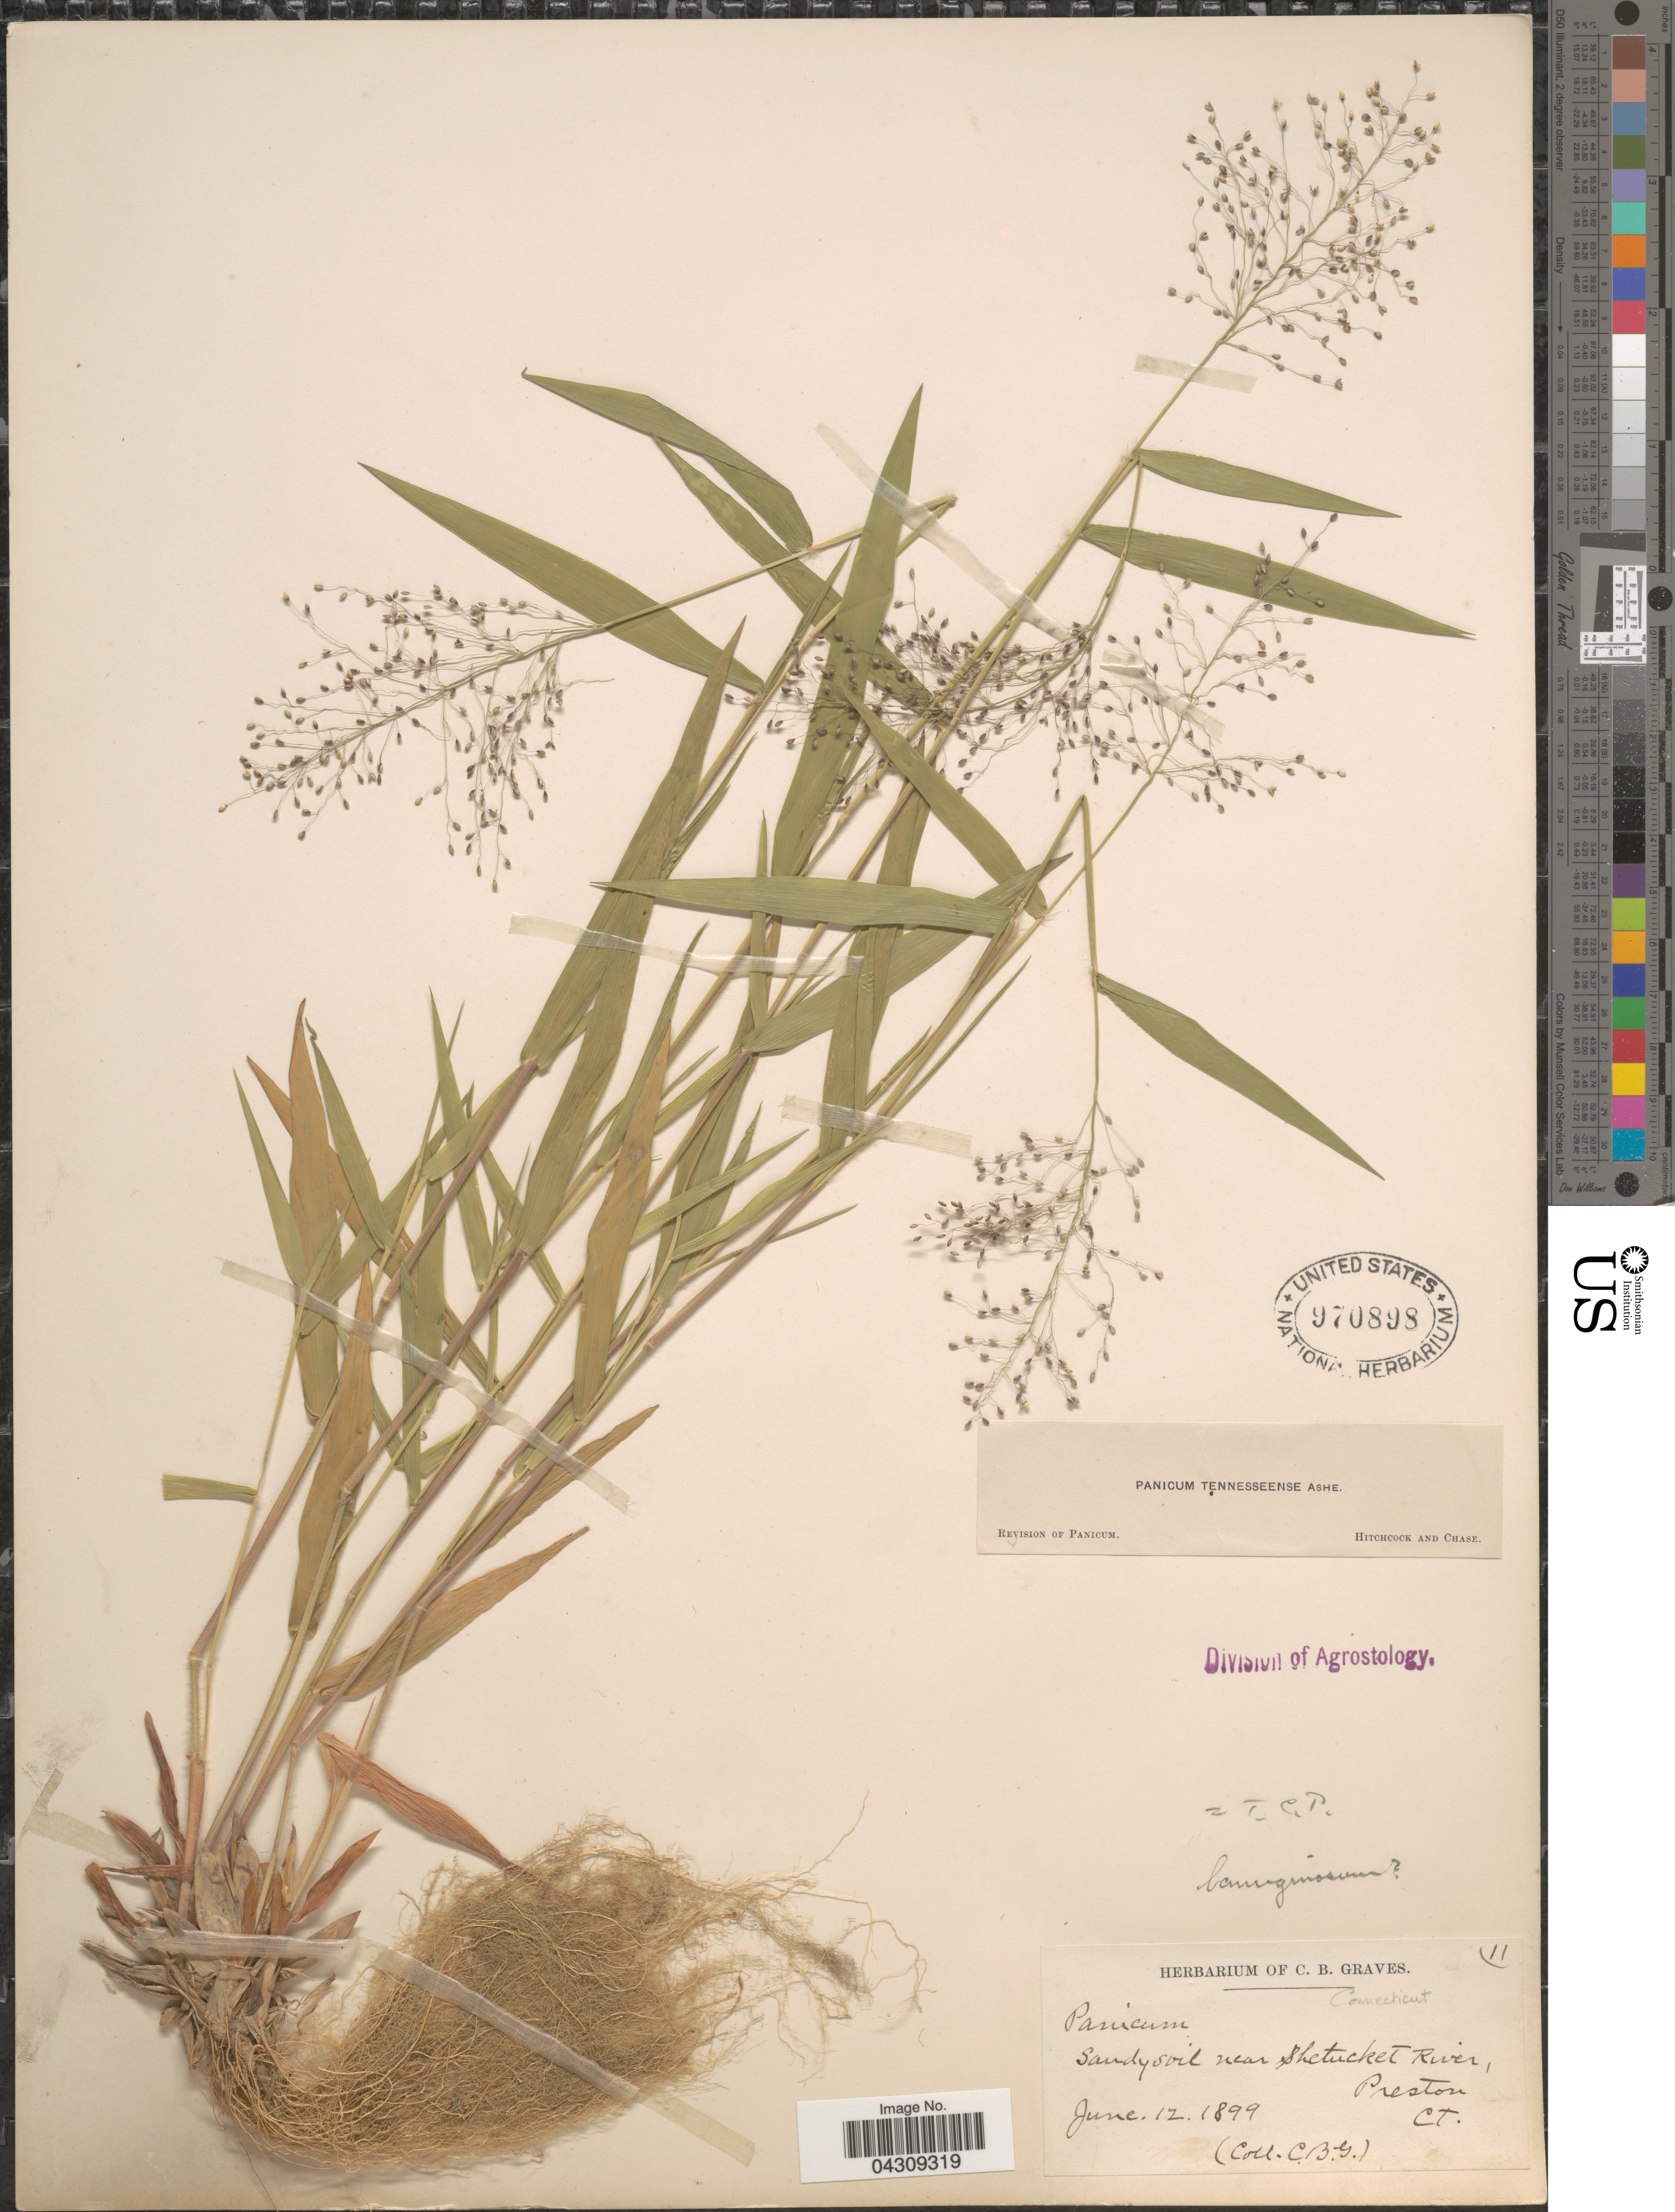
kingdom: Plantae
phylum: Tracheophyta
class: Liliopsida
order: Poales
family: Poaceae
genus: Dichanthelium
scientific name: Dichanthelium acuminatum var. acuminatum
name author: (Sw.) Gould & C.A. Clark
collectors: C. Graves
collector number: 11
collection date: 1899-06-12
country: United States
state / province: Connecticut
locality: Sandy soil near Shetucket River, Preston.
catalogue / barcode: US 970898